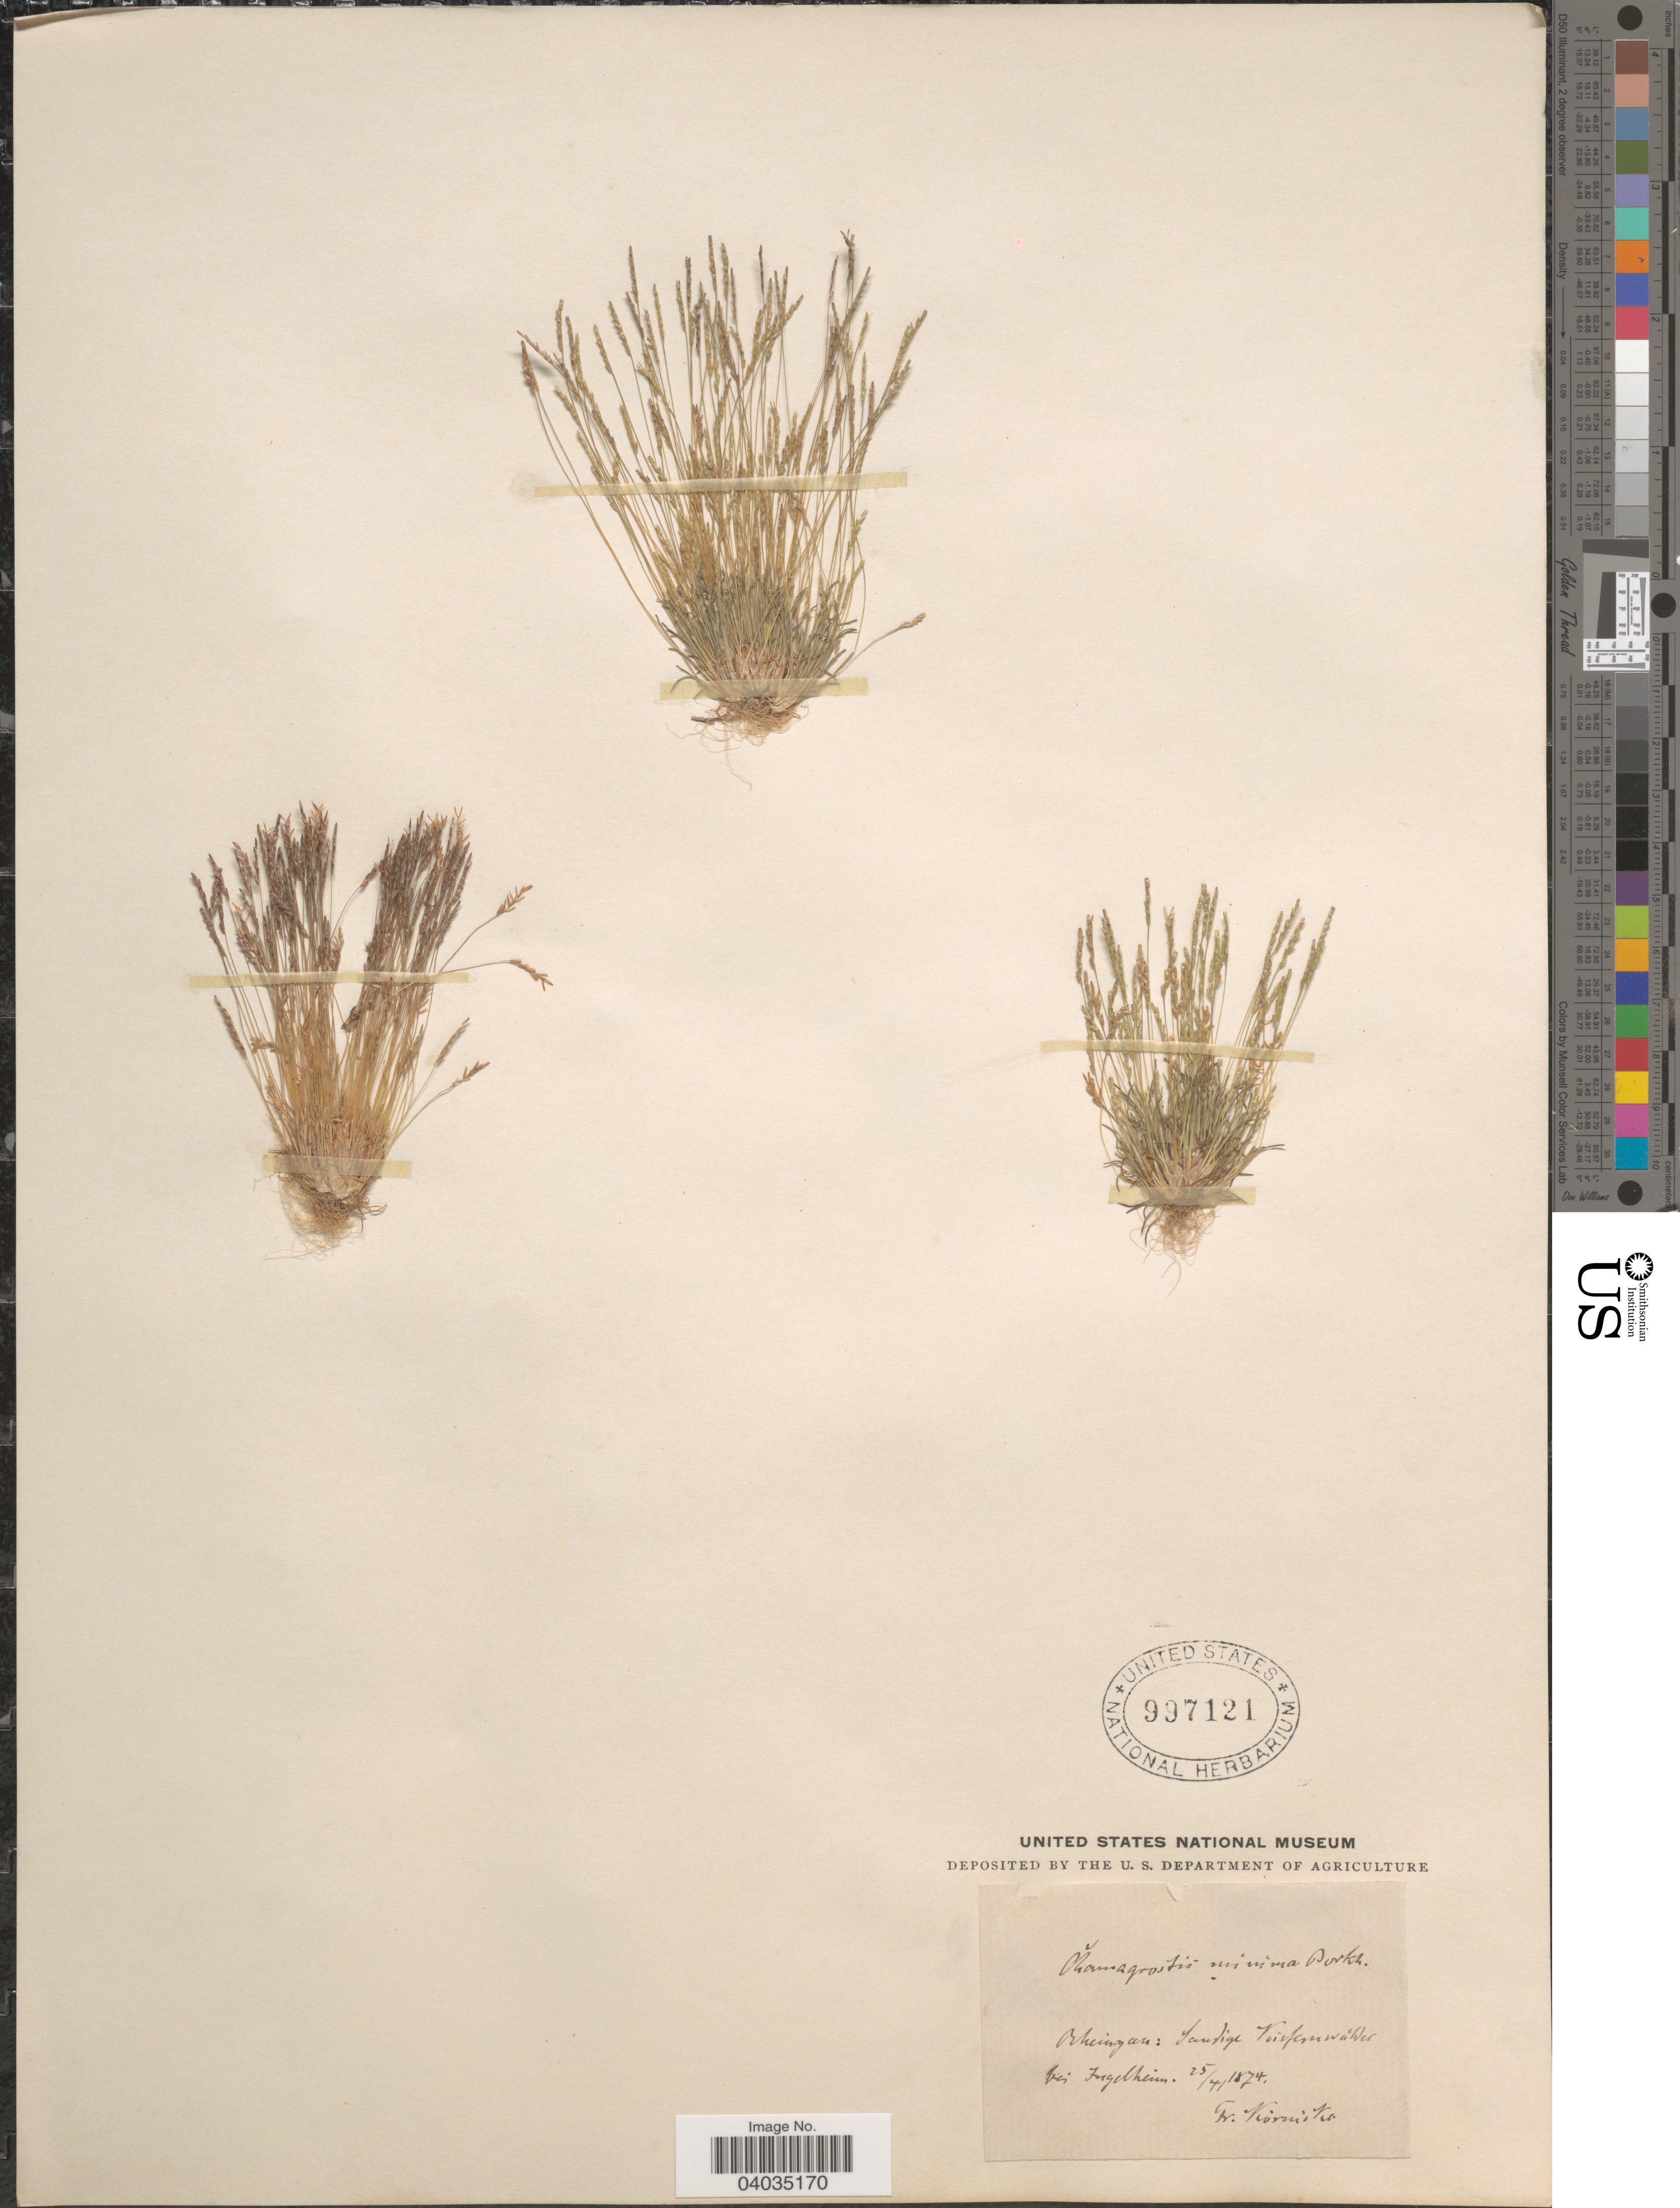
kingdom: Plantae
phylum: Tracheophyta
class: Liliopsida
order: Poales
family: Poaceae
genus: Mibora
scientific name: Mibora minima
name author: (L.) Desv.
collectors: F. A. Körnicke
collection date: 1874-04-25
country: Germany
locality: Rheingan: Sandige Voisfernwähler [interpreted] bei Ingelheim.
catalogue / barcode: US 997121